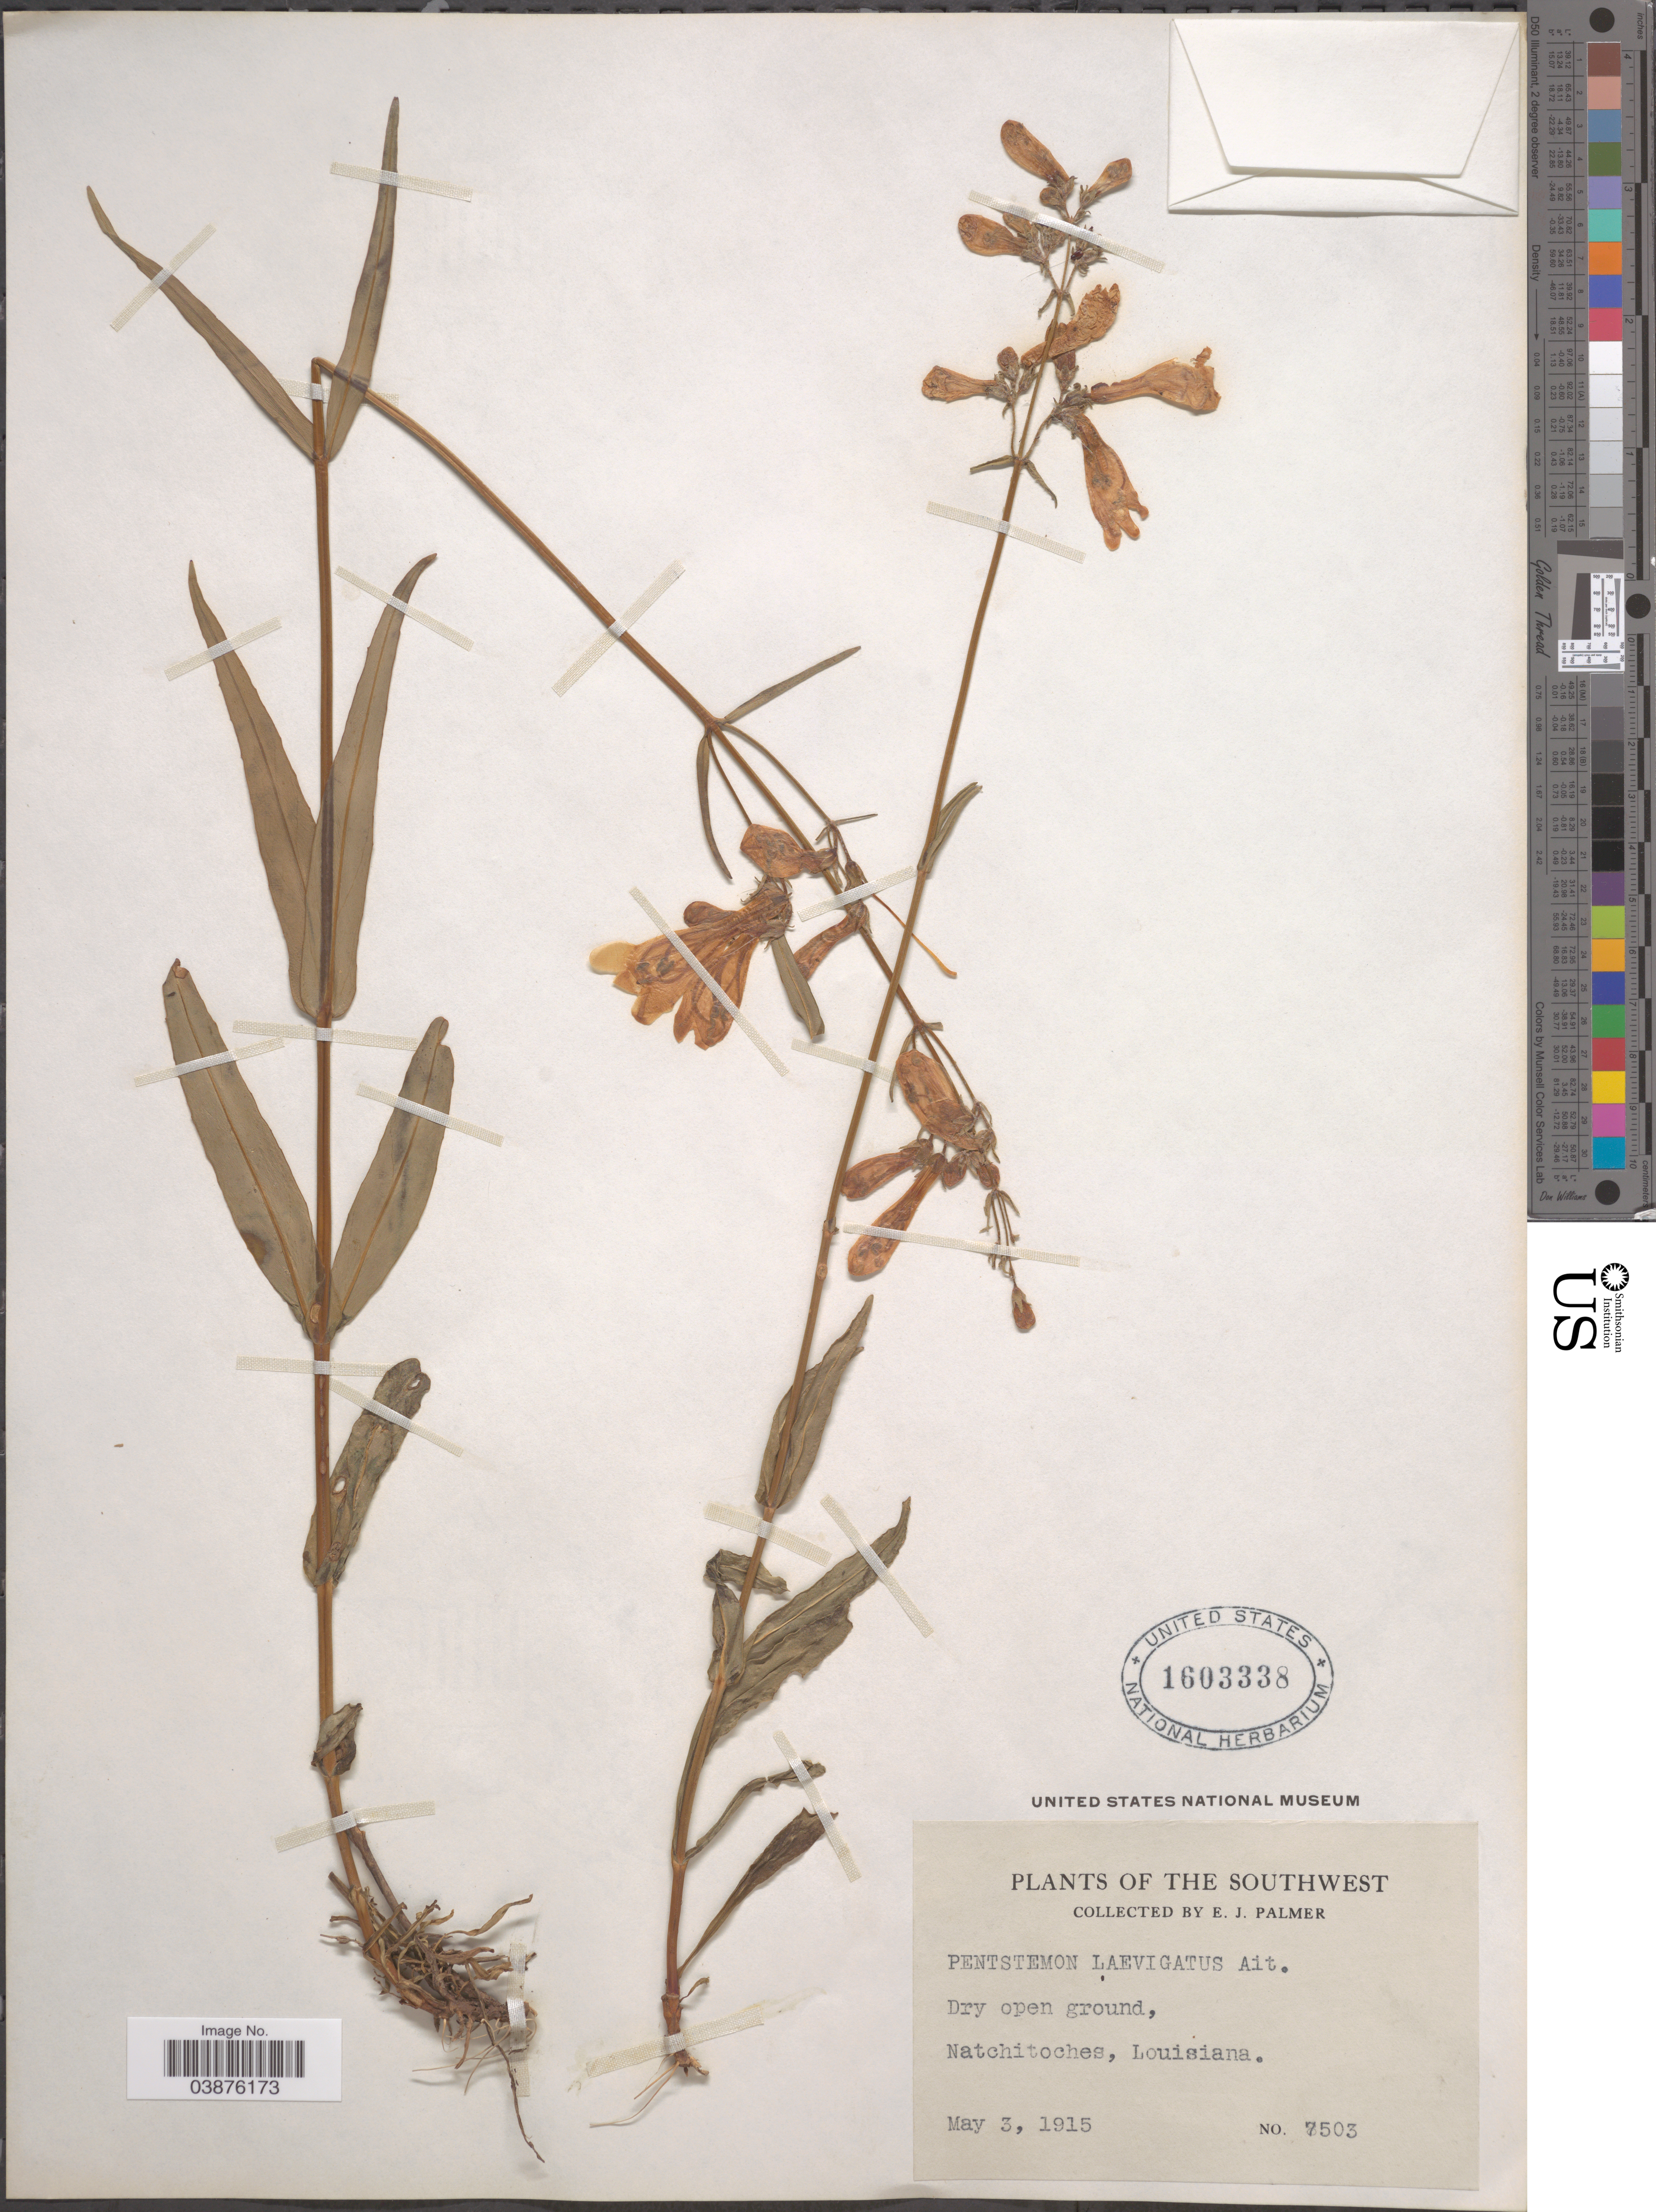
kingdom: Plantae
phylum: Tracheophyta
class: Magnoliopsida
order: Lamiales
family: Plantaginaceae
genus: Penstemon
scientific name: Penstemon laevigatus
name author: Aiton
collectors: E. J. Palmer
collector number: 7503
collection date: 1915-05-03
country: United States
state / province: Louisiana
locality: Southwest. Natchitoches.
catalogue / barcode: US 1603338